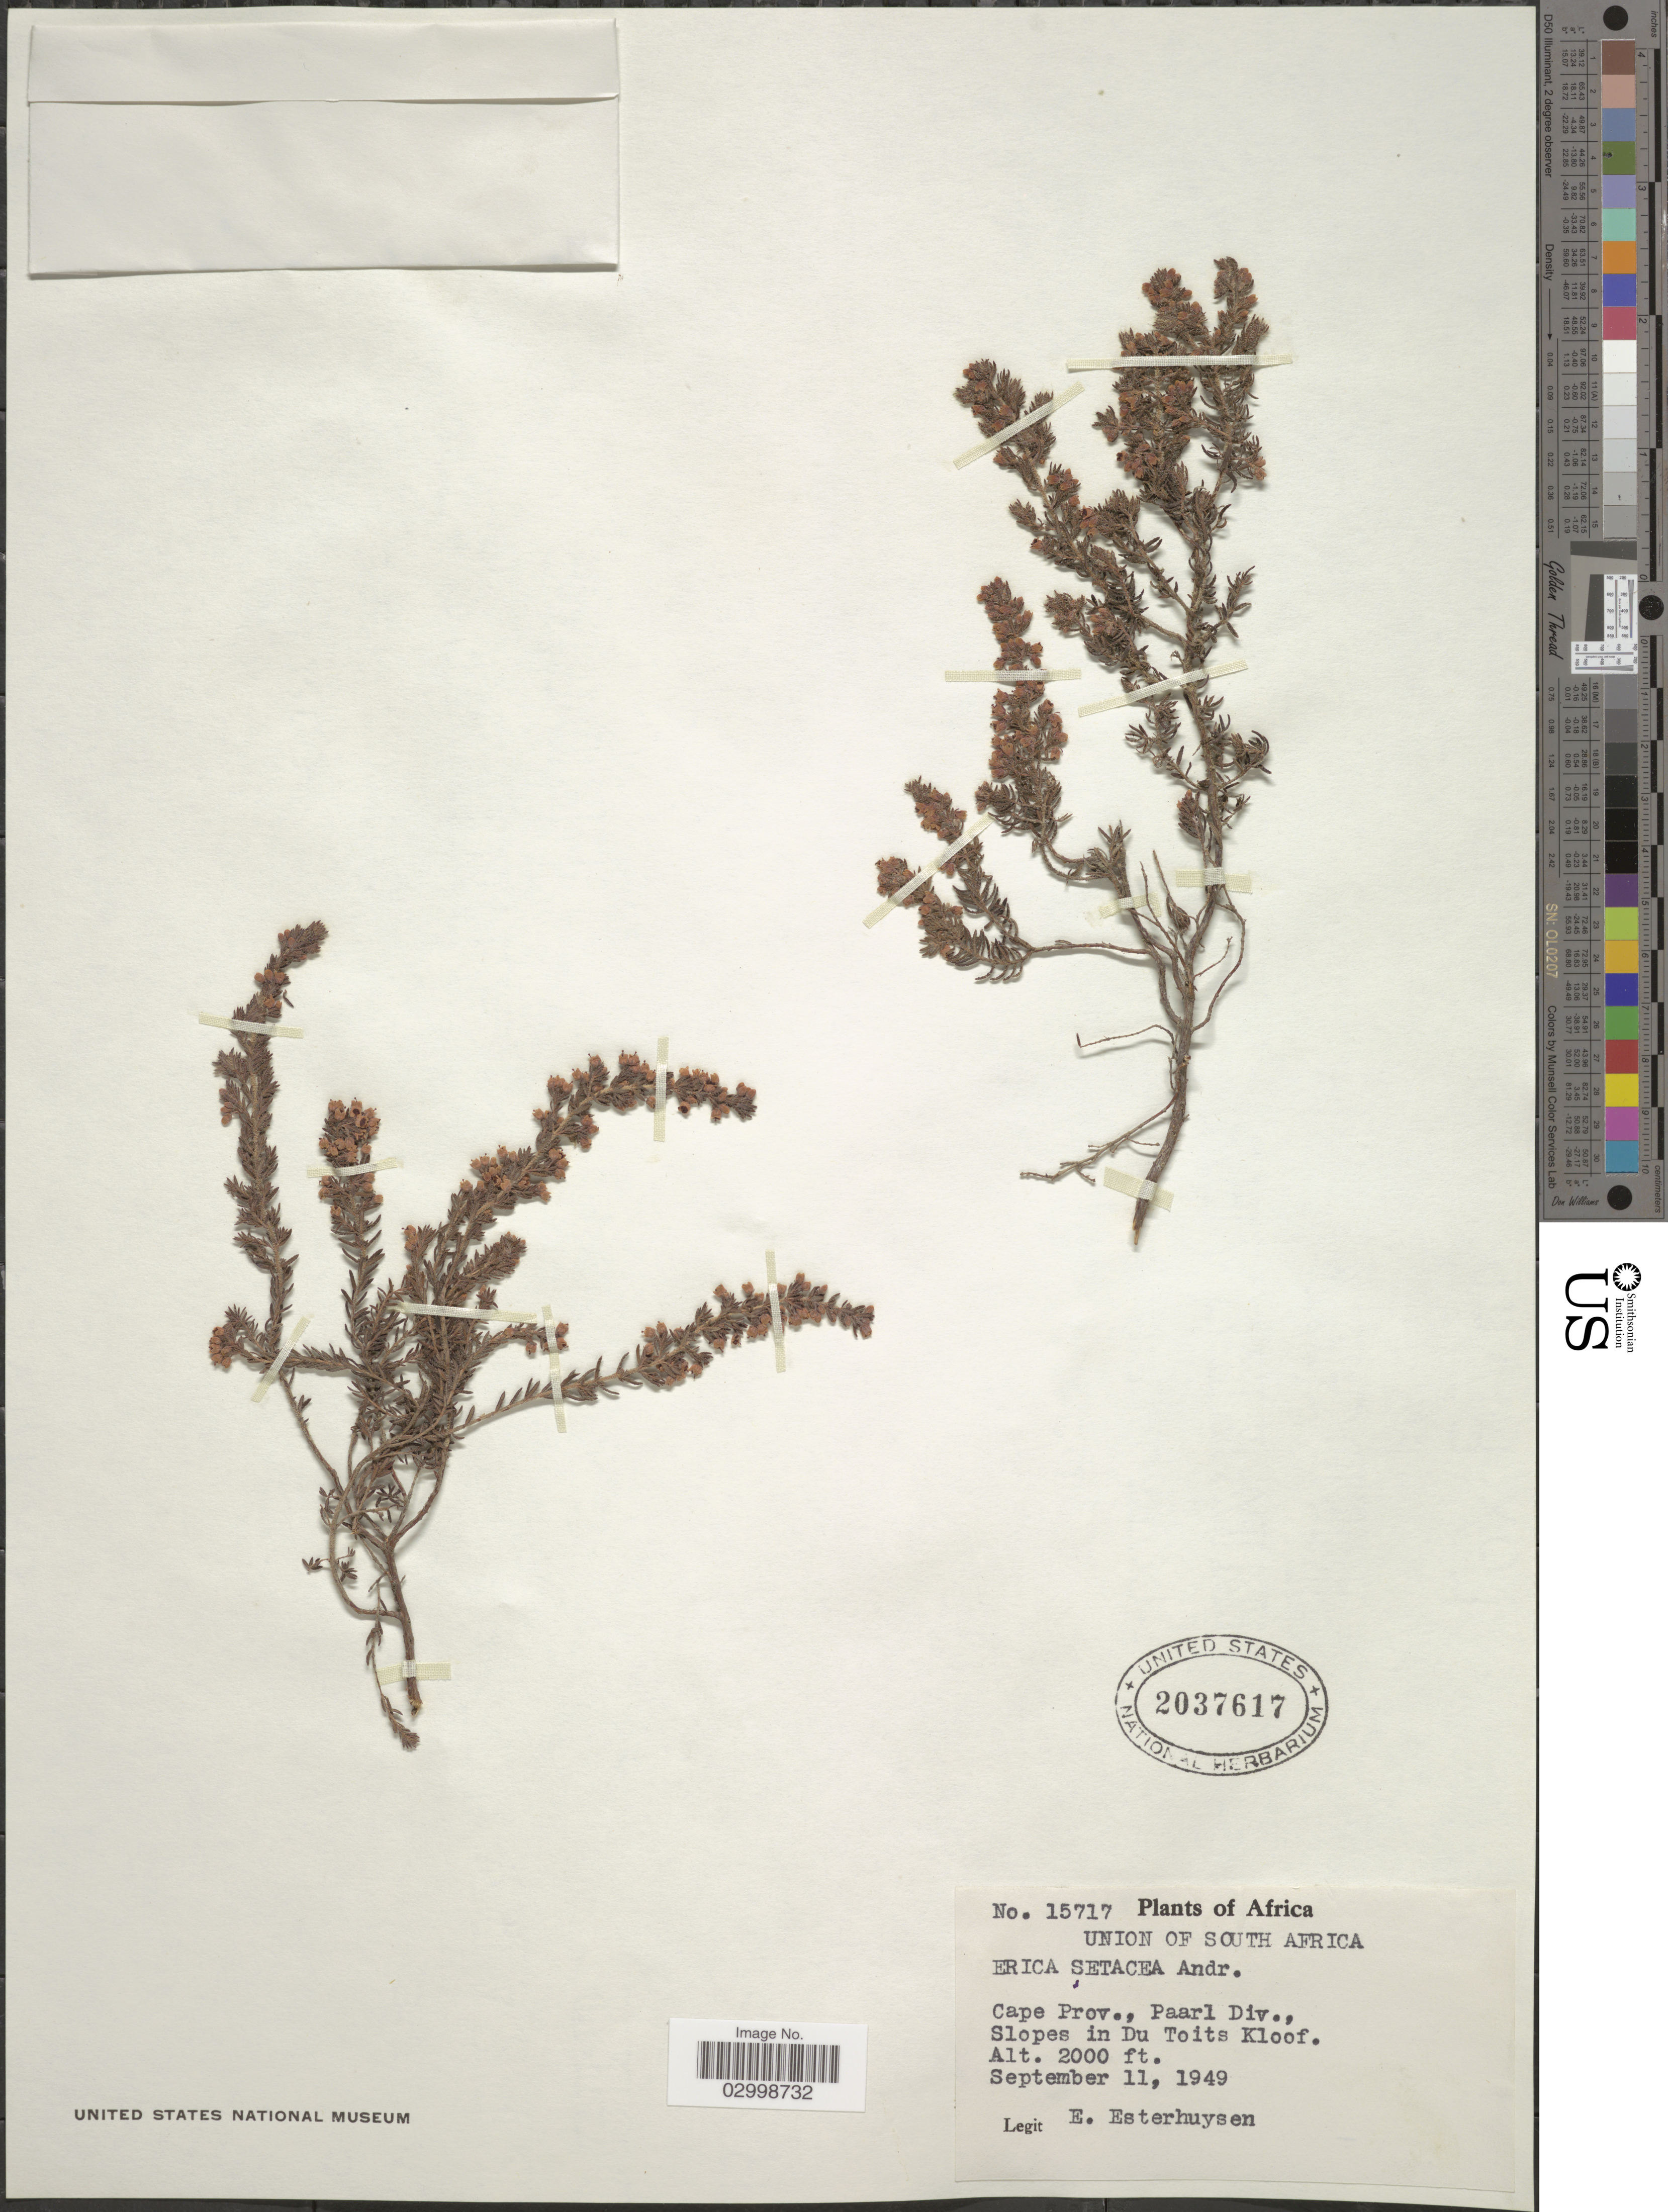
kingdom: Plantae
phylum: Tracheophyta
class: Magnoliopsida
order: Ericales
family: Ericaceae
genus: Erica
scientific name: Erica setacea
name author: Andrews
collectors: E. E. Esterhuysen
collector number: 15717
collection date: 1949-09-11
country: South Africa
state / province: Western Cape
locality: Paarl Div., Slopes in Du Toits Kloof.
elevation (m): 610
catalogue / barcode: US 2037617